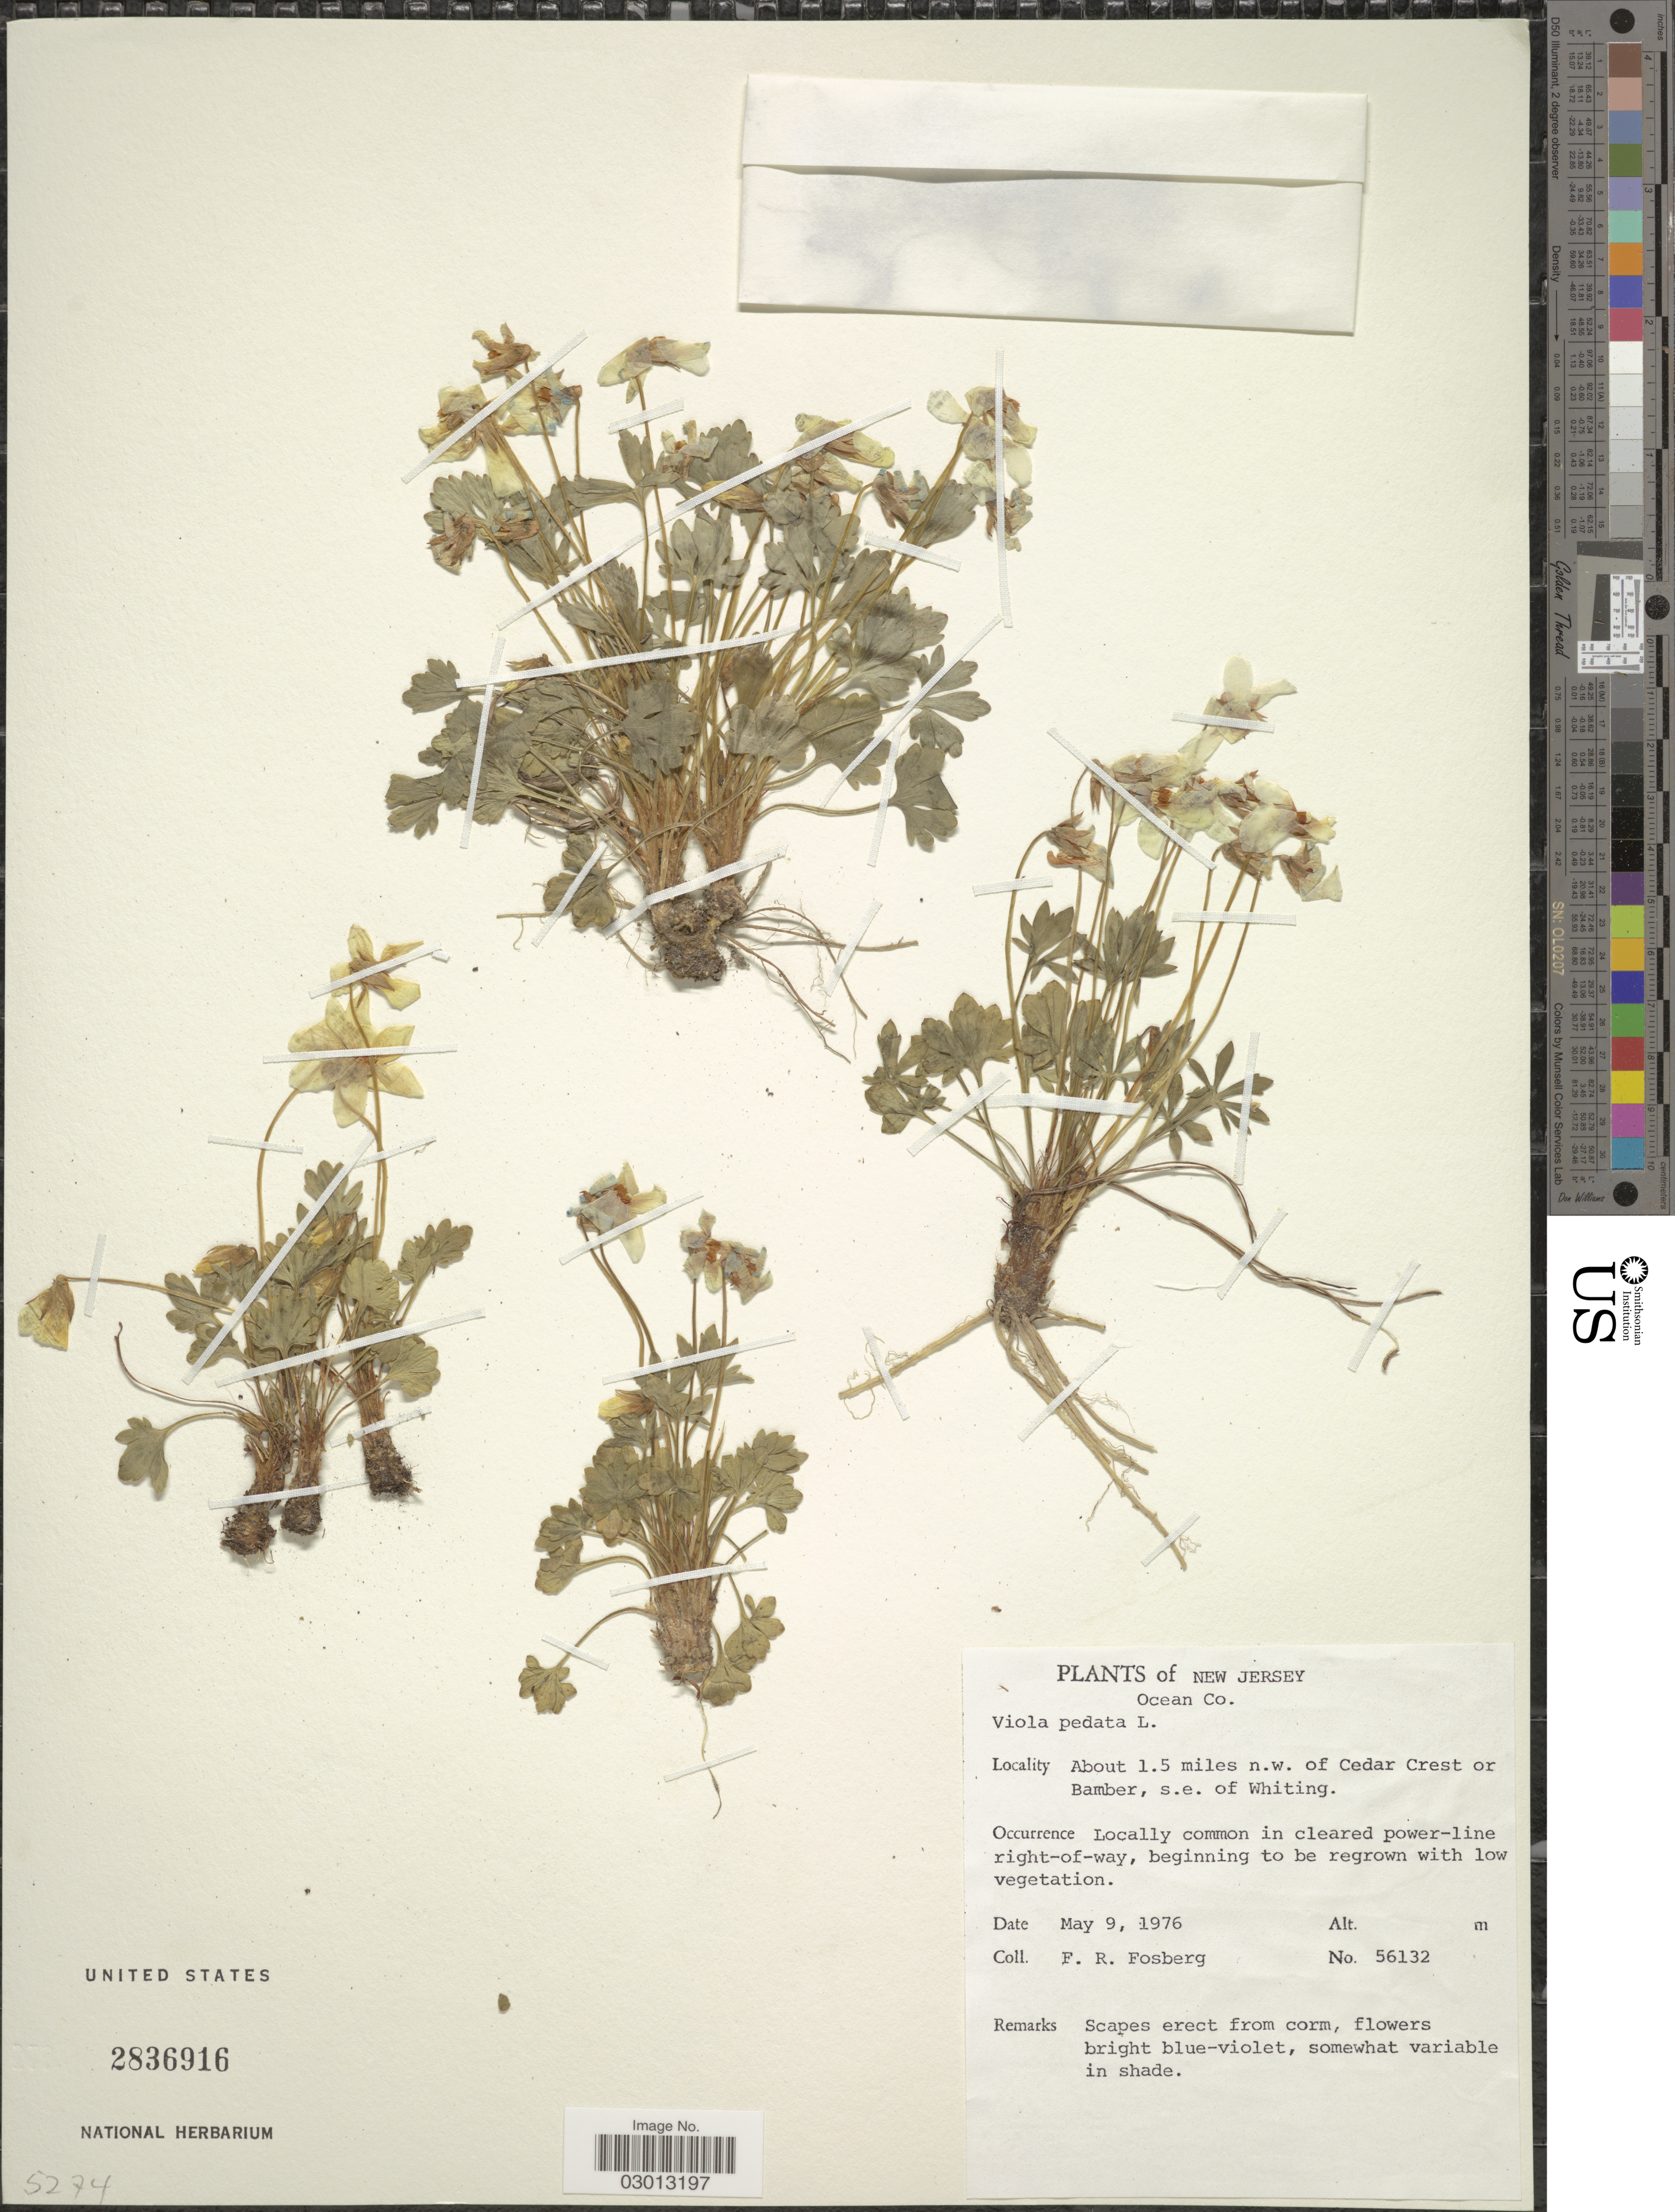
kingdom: Plantae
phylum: Tracheophyta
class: Magnoliopsida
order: Malpighiales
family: Violaceae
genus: Viola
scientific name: Viola pedata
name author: L.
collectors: F. R. Fosberg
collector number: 56132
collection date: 1976-05-09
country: United States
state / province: New Jersey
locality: Ocean Co. About 1.5 miles n.w. of Cedar Crest or Bamber, s.e. of Whiting.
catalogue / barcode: US 2836916